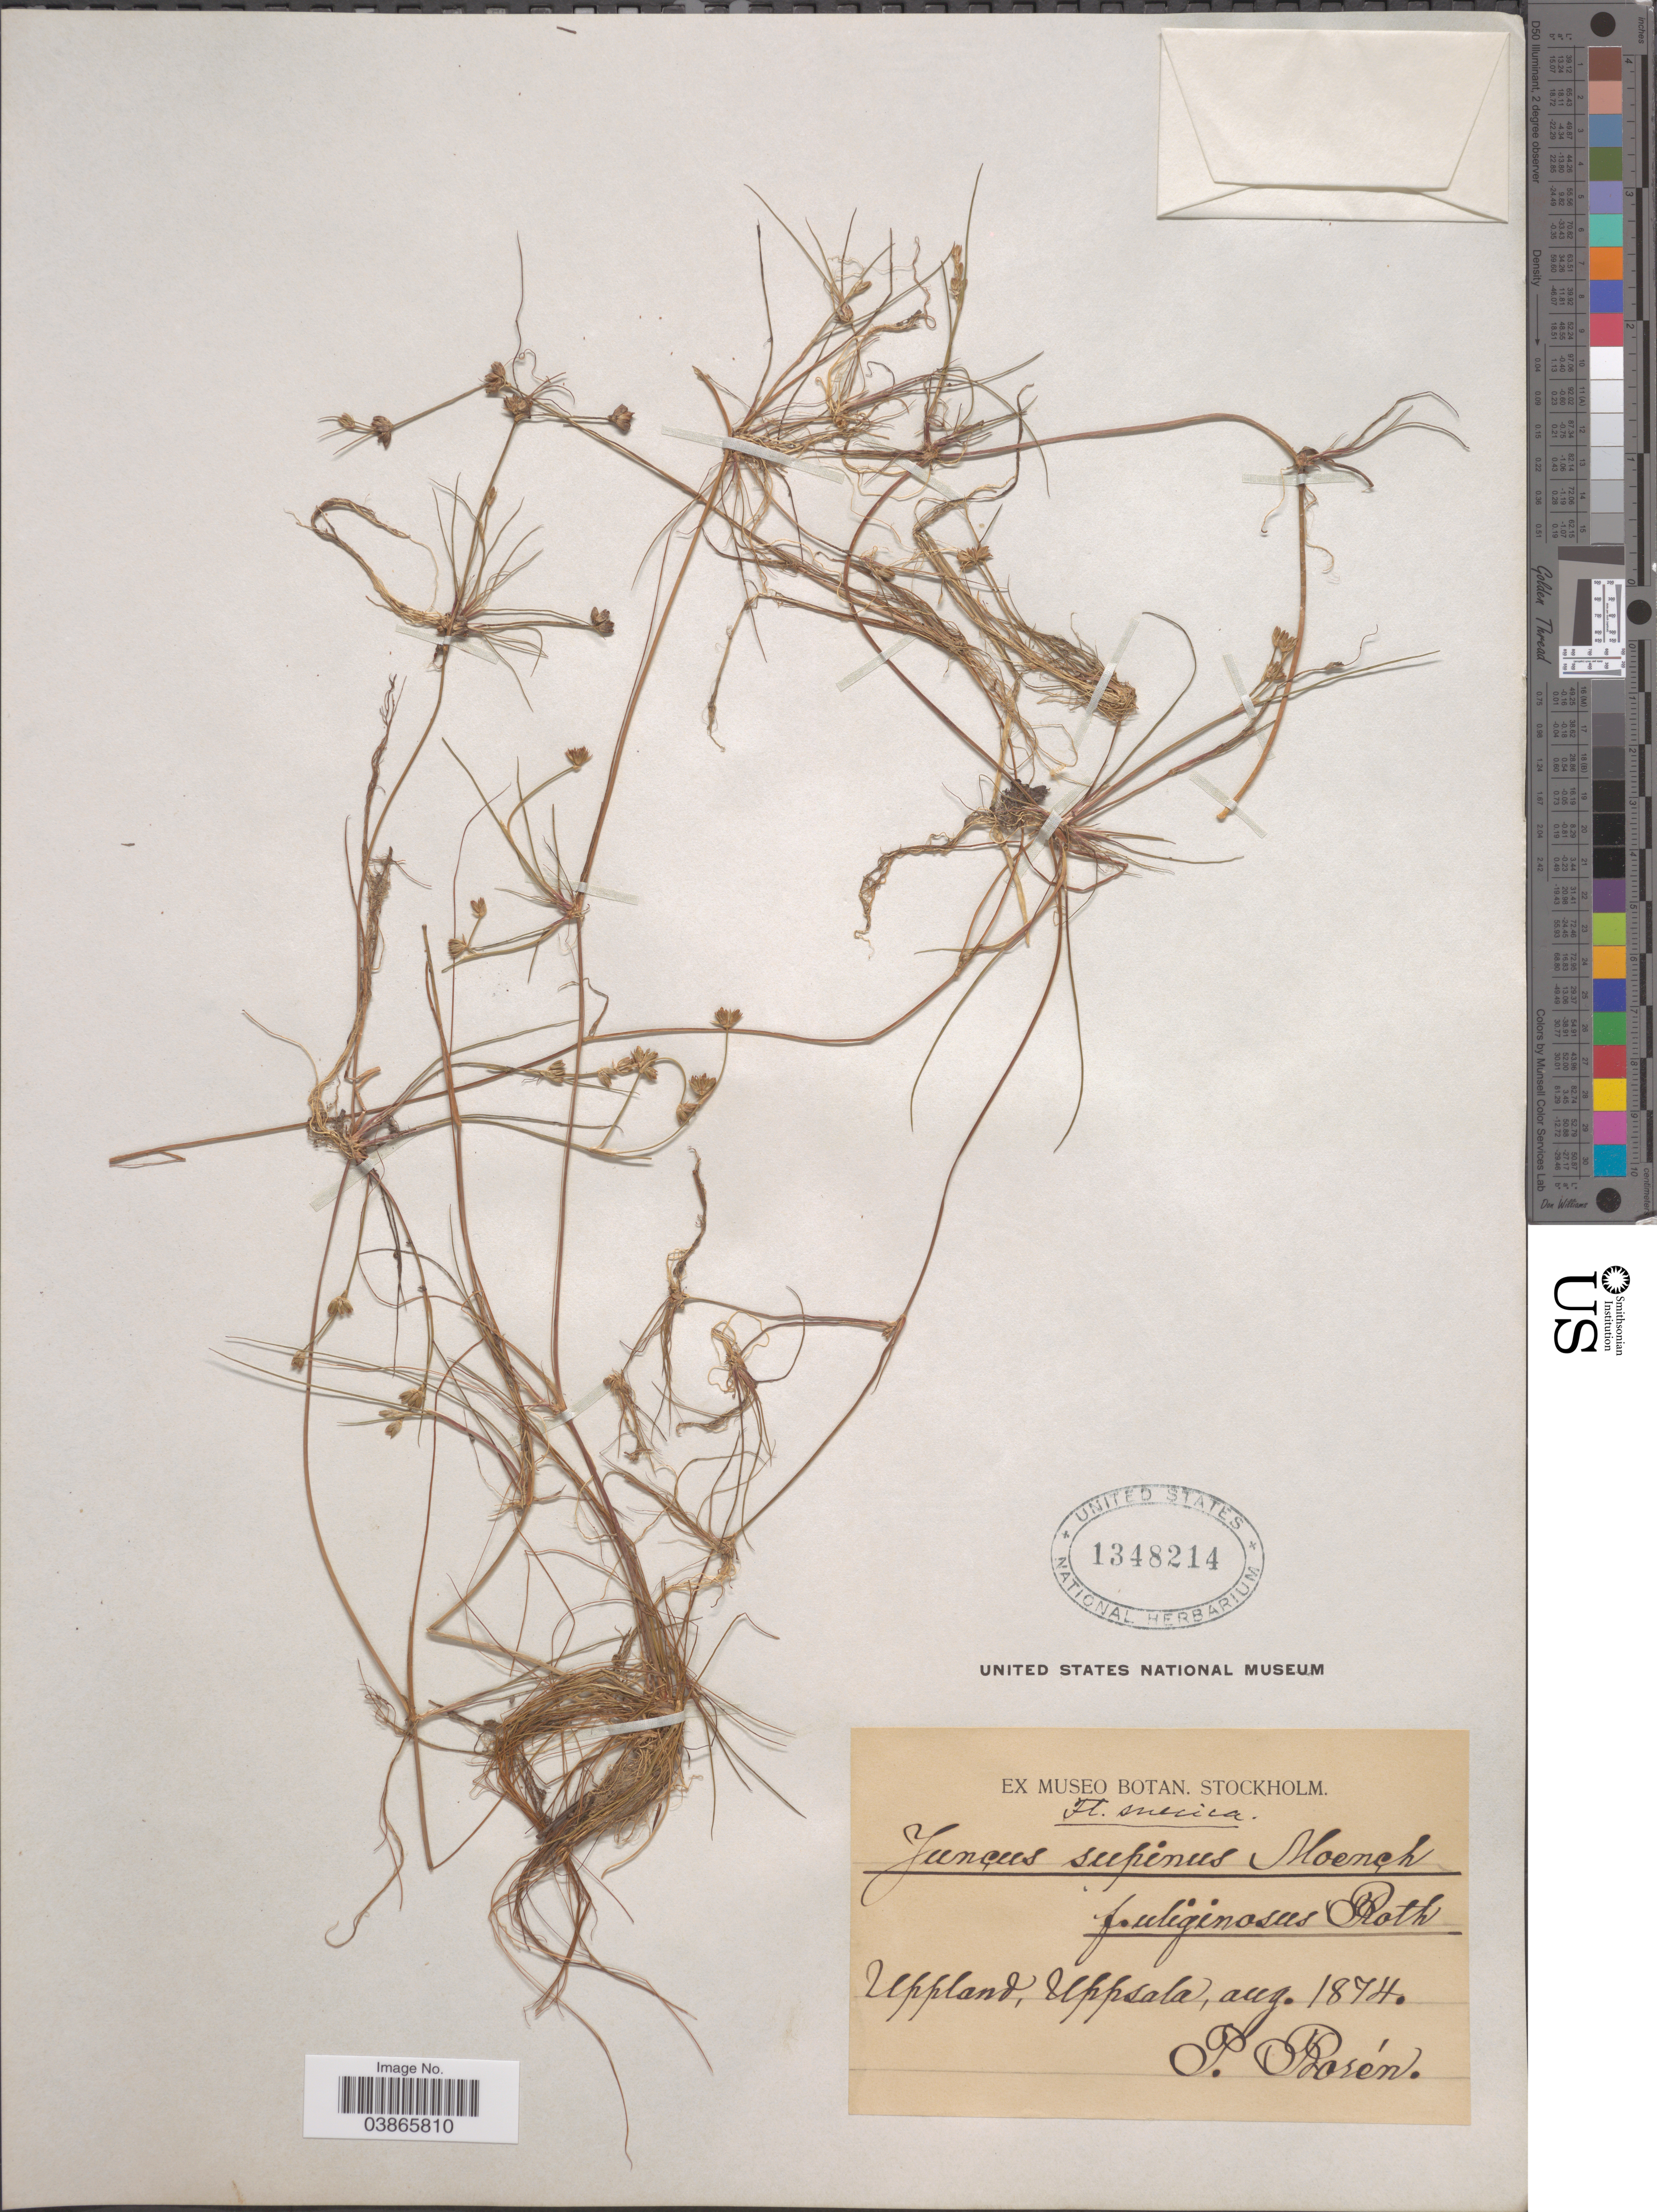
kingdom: Plantae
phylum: Tracheophyta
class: Liliopsida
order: Poales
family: Juncaceae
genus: Juncus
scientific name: Juncus supinus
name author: Moench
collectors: P. Borén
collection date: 1874-08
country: Sweden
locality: Suecica. Uppland, Uppsala.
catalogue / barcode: US 1348214